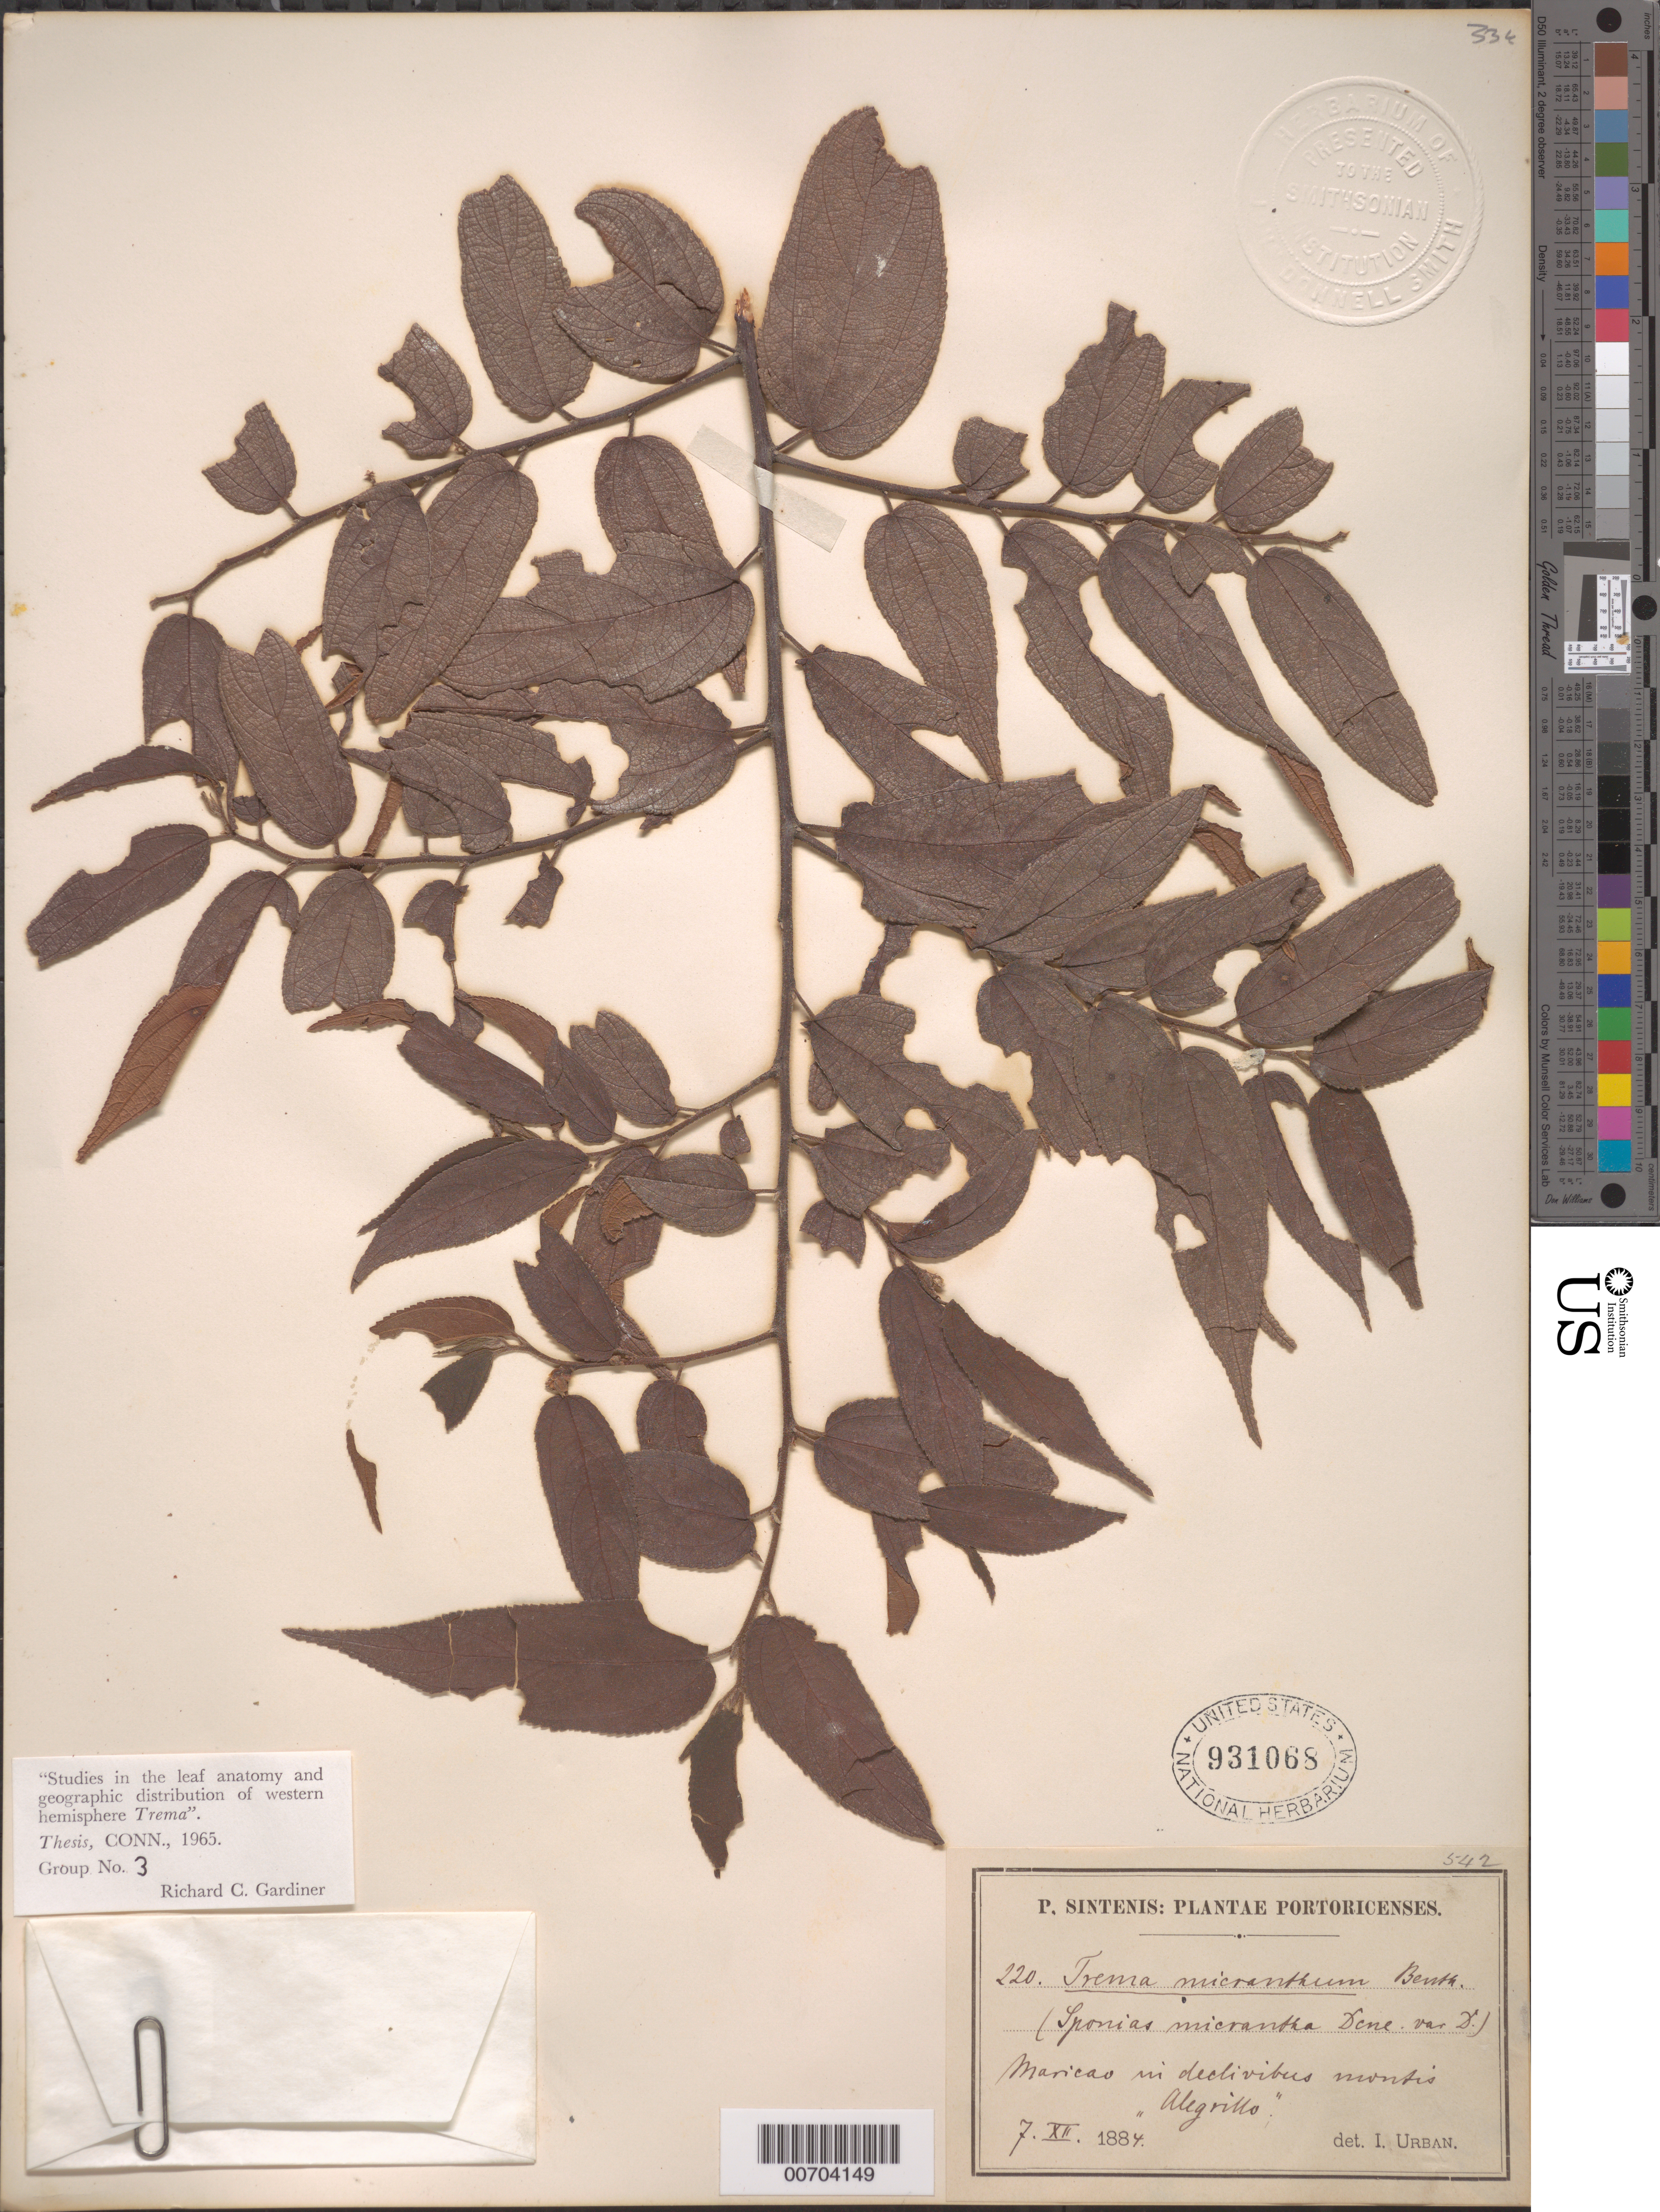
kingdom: Plantae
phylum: Tracheophyta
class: Magnoliopsida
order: Rosales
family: Cannabaceae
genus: Trema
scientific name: Trema micranthum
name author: (L.) Blume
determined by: Urban, Ignatz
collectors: P. Sintenis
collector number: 220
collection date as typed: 07 Dec 1884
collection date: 1884-12-07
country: Puerto Rico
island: Greater Antilles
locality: Maricao in declivibus montis Alegrillo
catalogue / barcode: US 931068